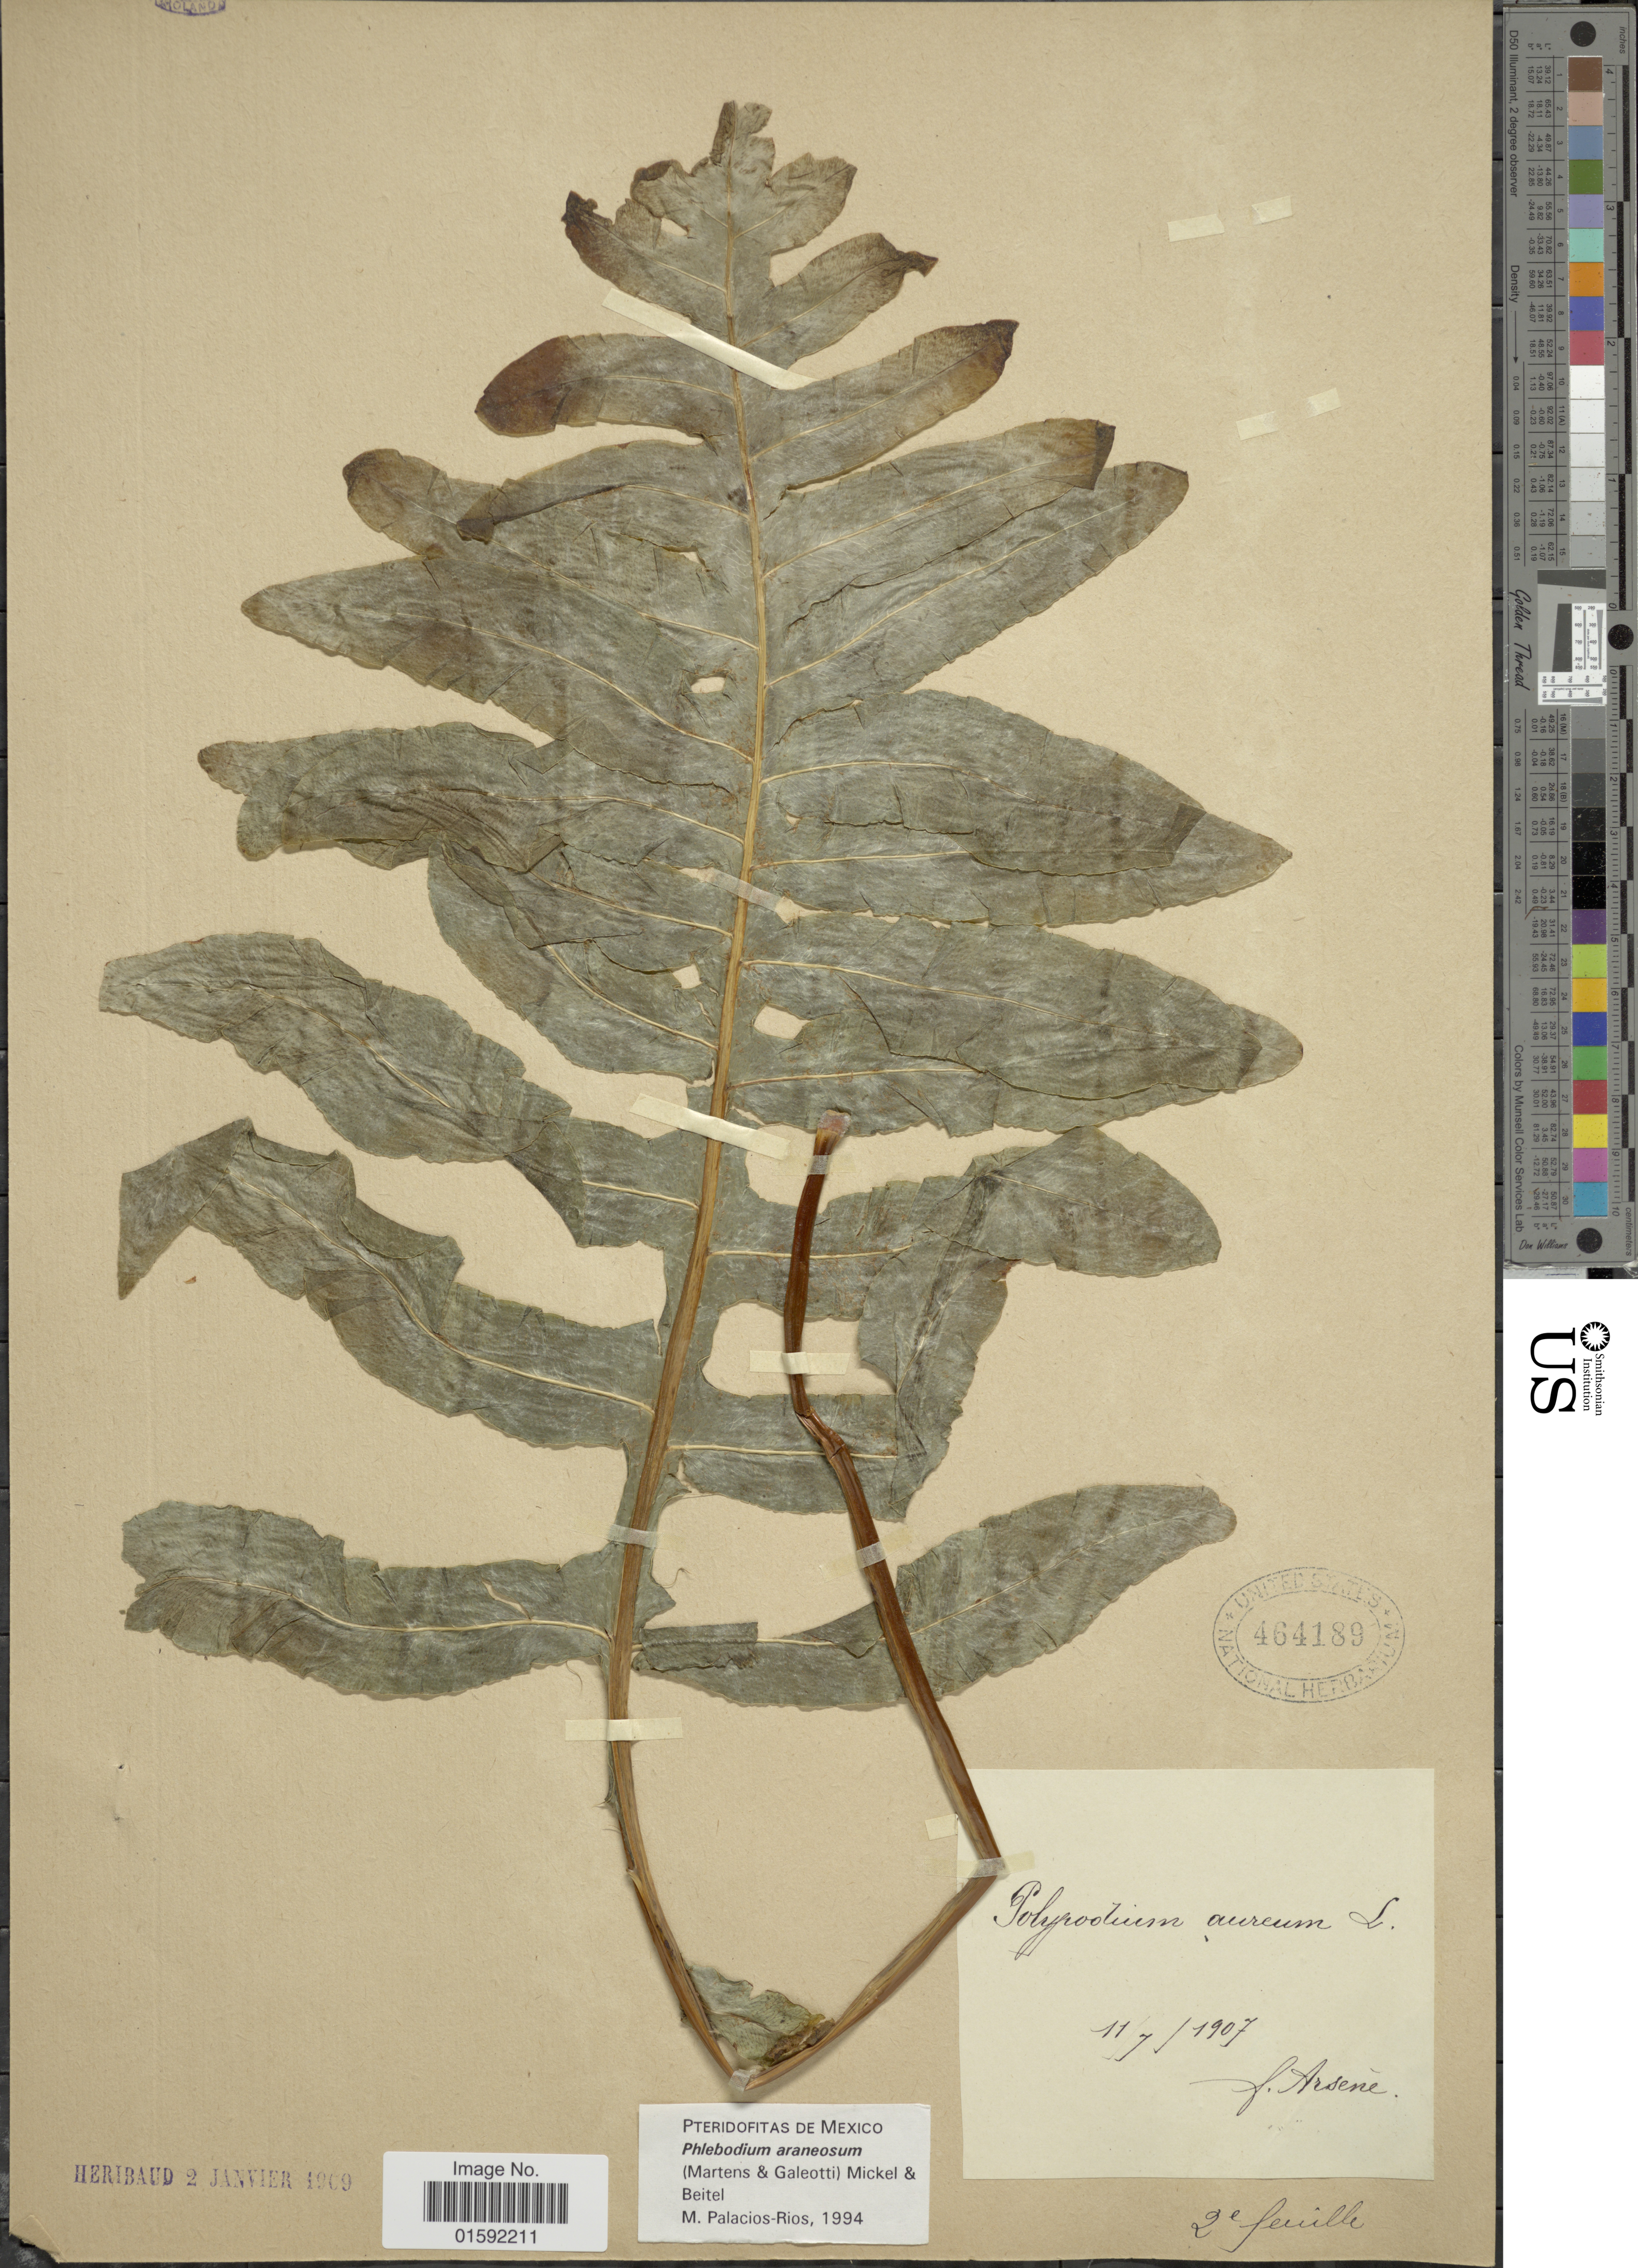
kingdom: Plantae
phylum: Tracheophyta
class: Polypodiopsida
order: Polypodiales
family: Polypodiaceae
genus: Phlebodium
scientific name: Phlebodium araneosum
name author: (M. Martens) Mickel & Beitel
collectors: F. Arsène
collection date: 1907-07-11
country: Mexico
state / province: Puebla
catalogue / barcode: US 464189